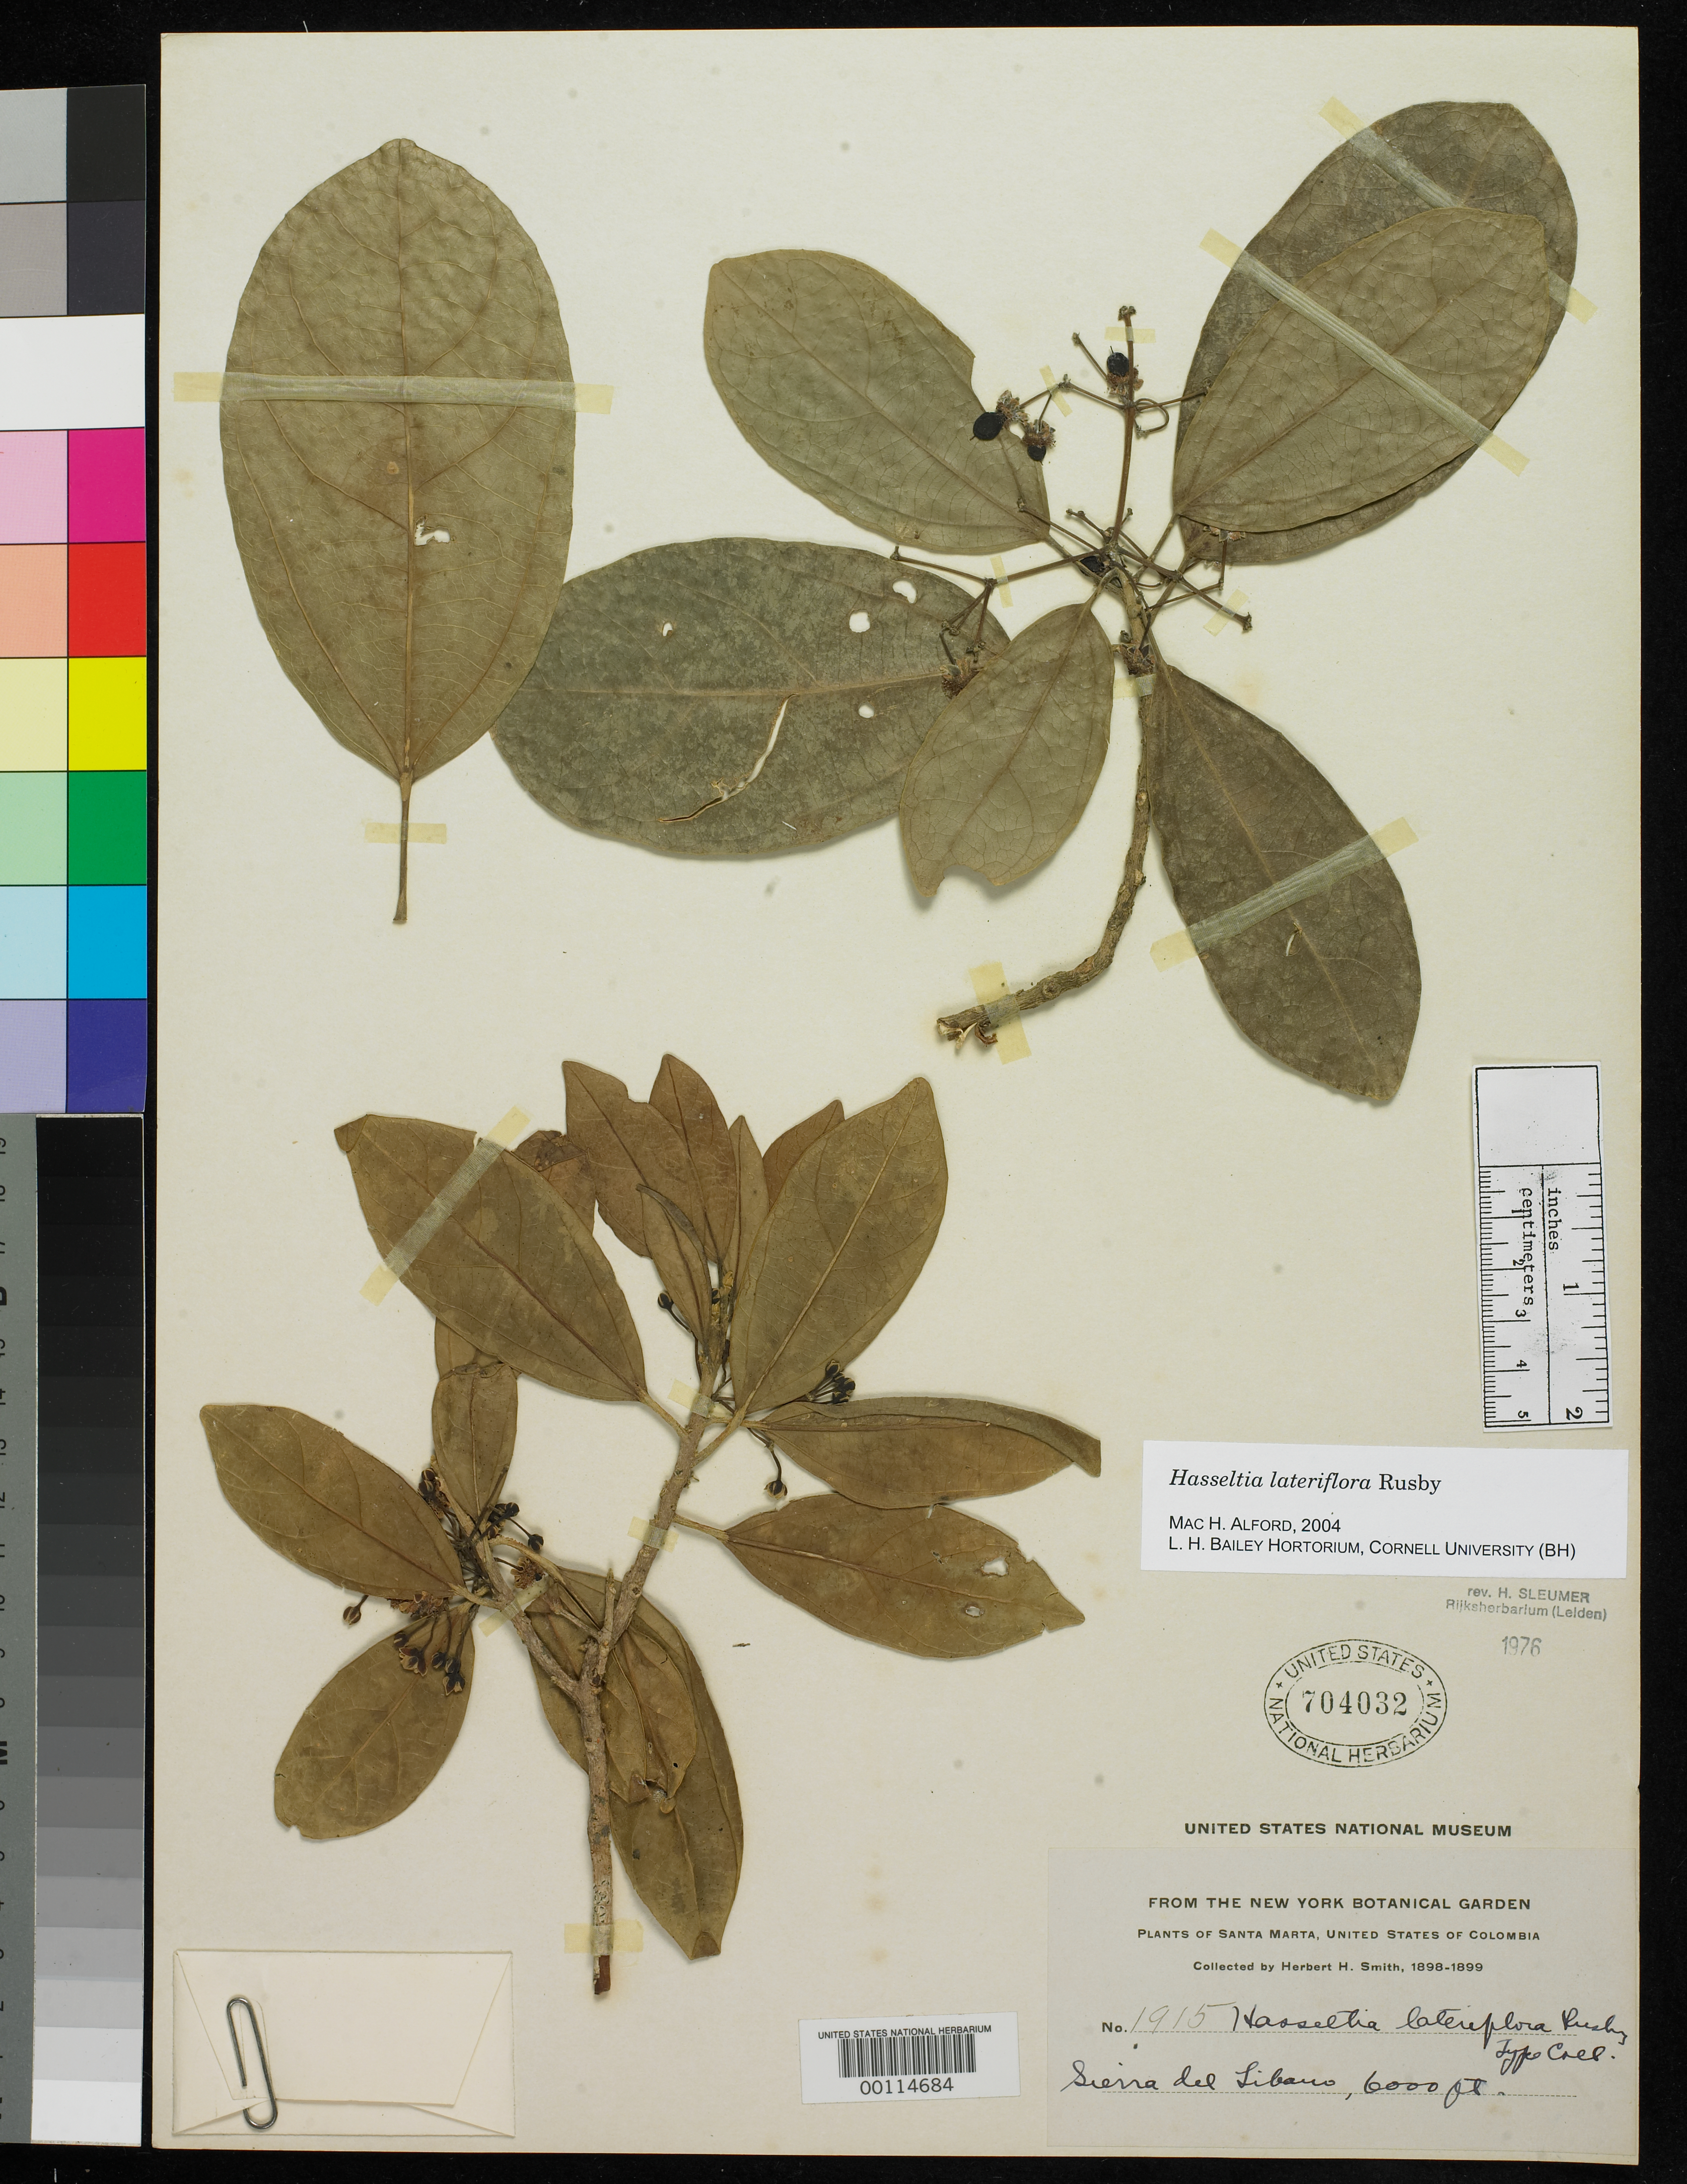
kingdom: Plantae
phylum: Tracheophyta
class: Magnoliopsida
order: Malpighiales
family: Salicaceae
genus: Hasseltia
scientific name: Hasseltia lateriflora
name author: Rusby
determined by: Alford, Mac Haverson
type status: Isotype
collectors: Herbert H. Smith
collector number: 1915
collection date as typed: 1898 to -- --- 1899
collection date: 1898/1899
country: Colombia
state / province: Magdalena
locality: Santa Marta, Sierra del Libano.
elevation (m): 1829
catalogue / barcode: US 704032